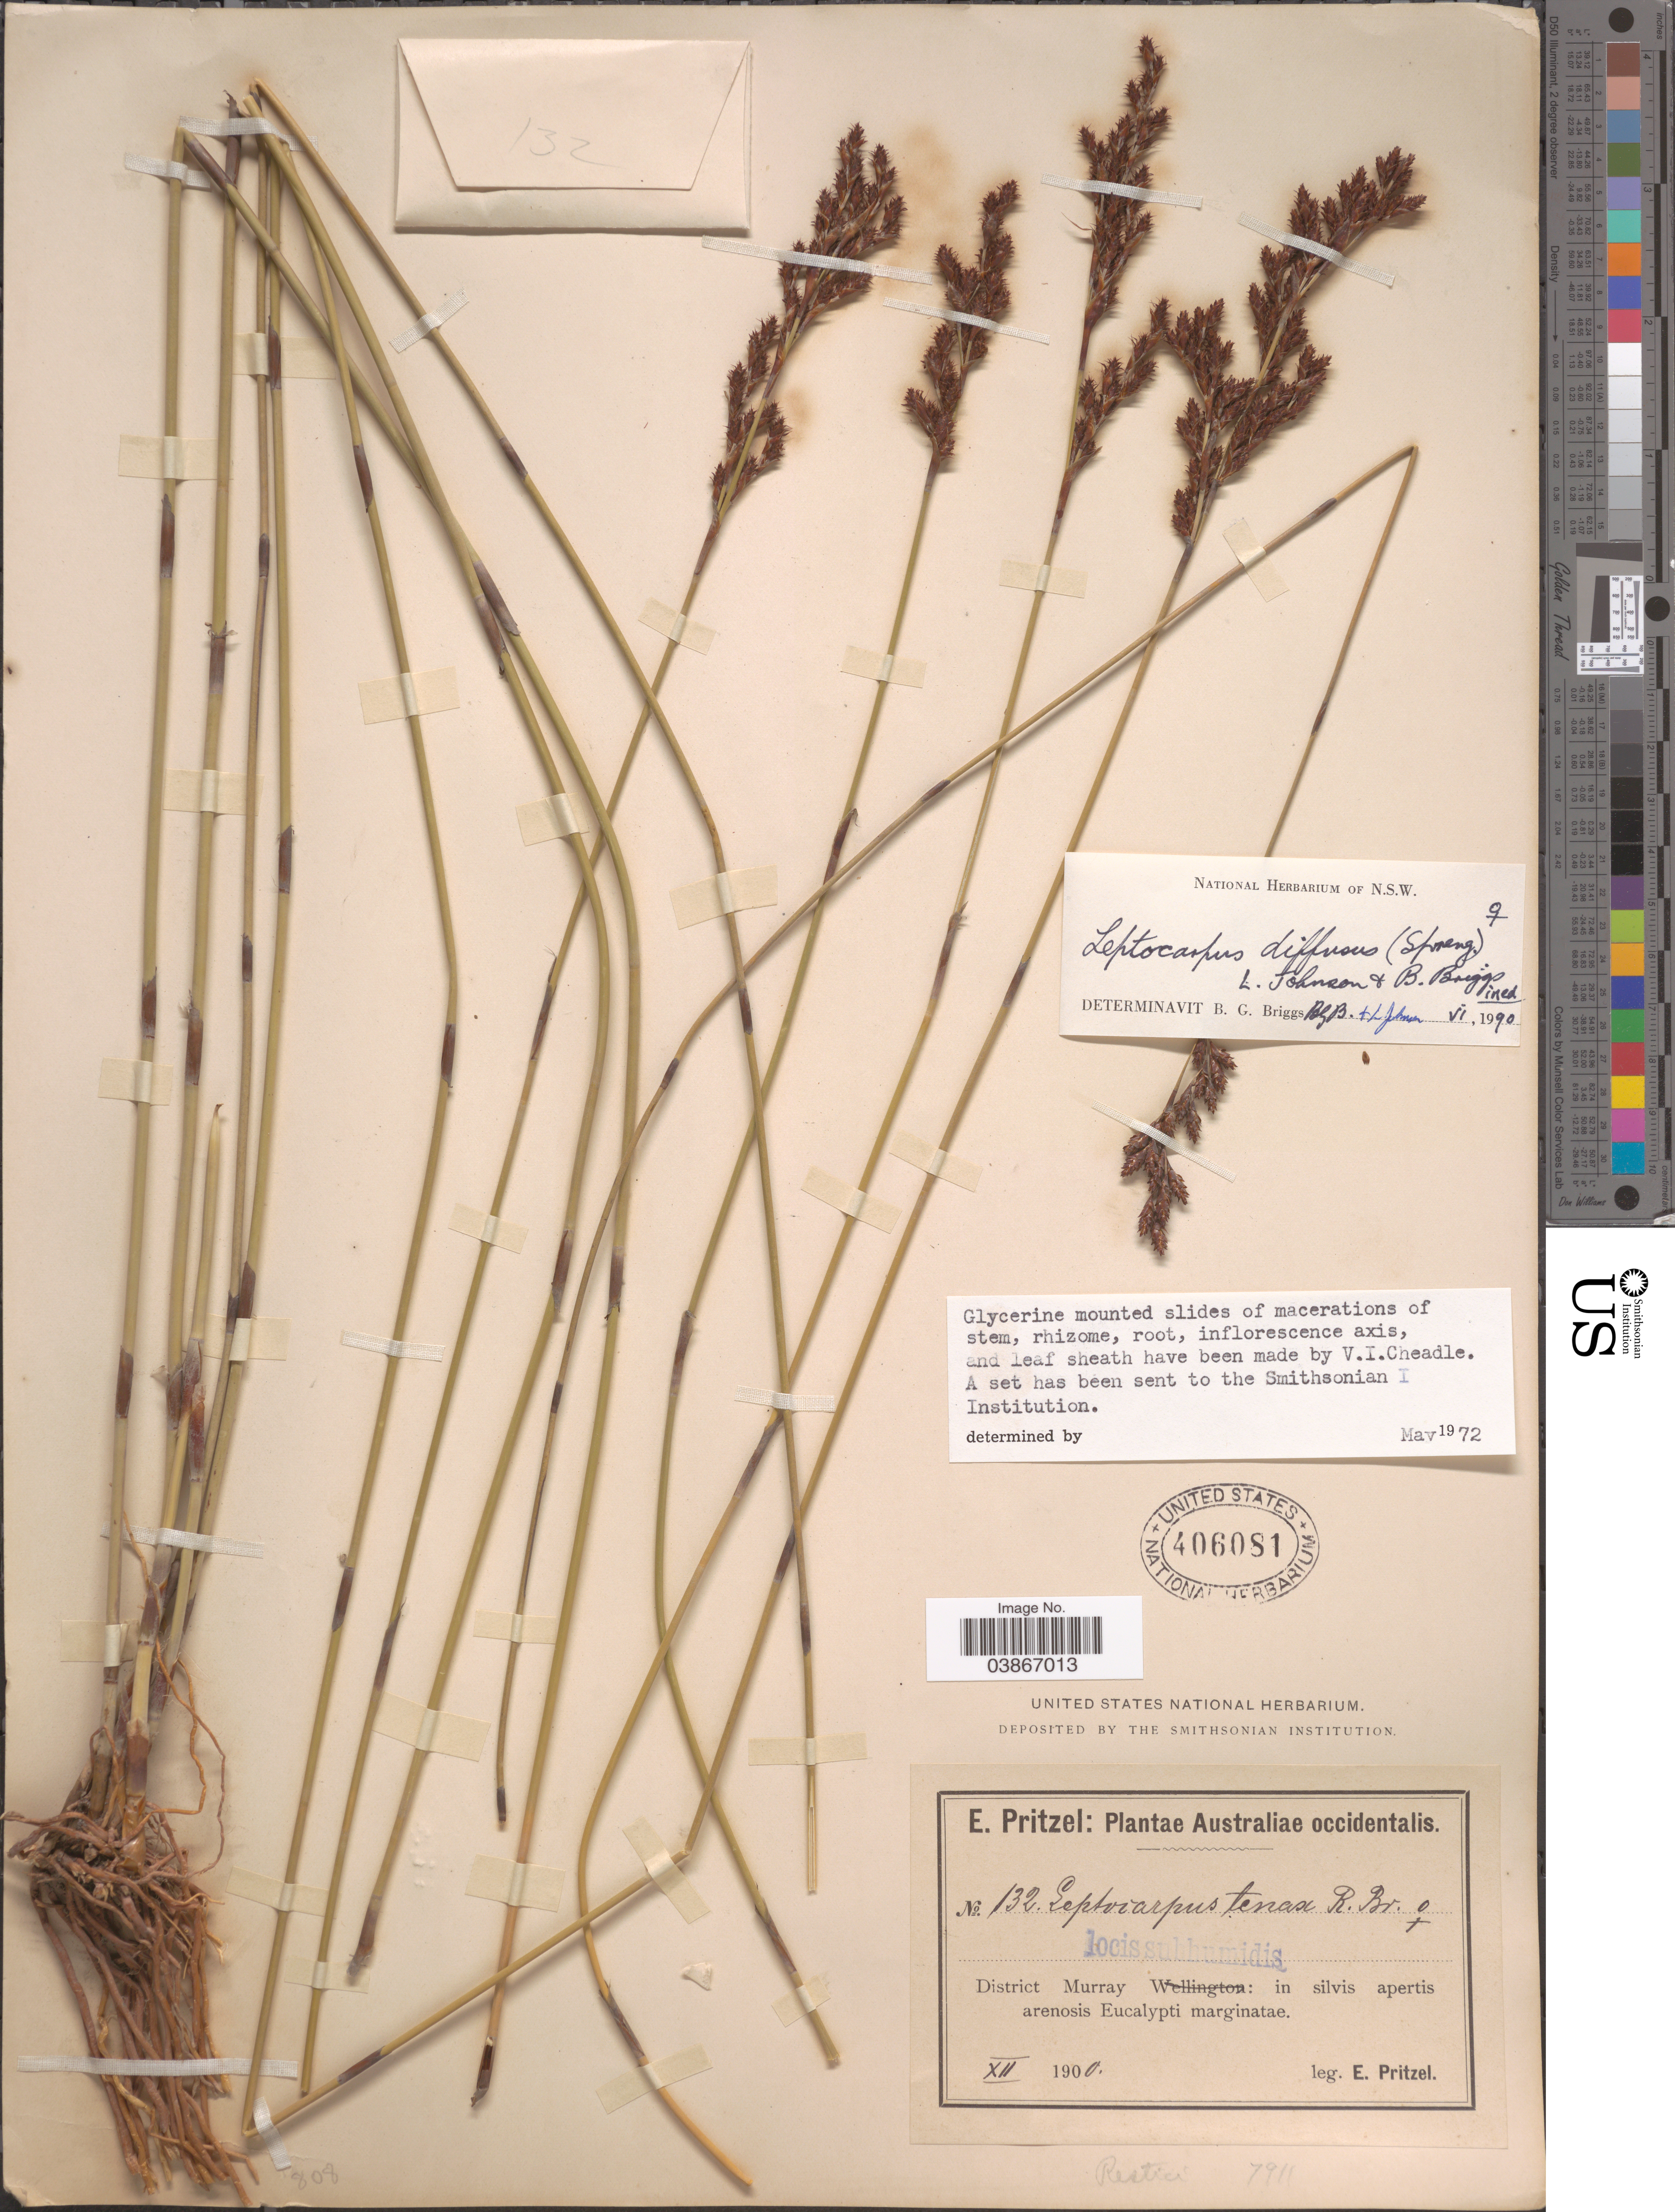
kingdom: Plantae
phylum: Tracheophyta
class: Liliopsida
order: Poales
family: Restionaceae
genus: Leptocarpus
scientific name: Leptocarpus diffusus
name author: (Spreng.) B.G. Briggs & L.A.S. Johnson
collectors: E. G. Pritzel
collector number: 132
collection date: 1900-12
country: Australia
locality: Australiae occidentalis. District Murray; in silvis apertis arenosis Eucalypti marginatae. Locis subhumidis.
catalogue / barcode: US 406081